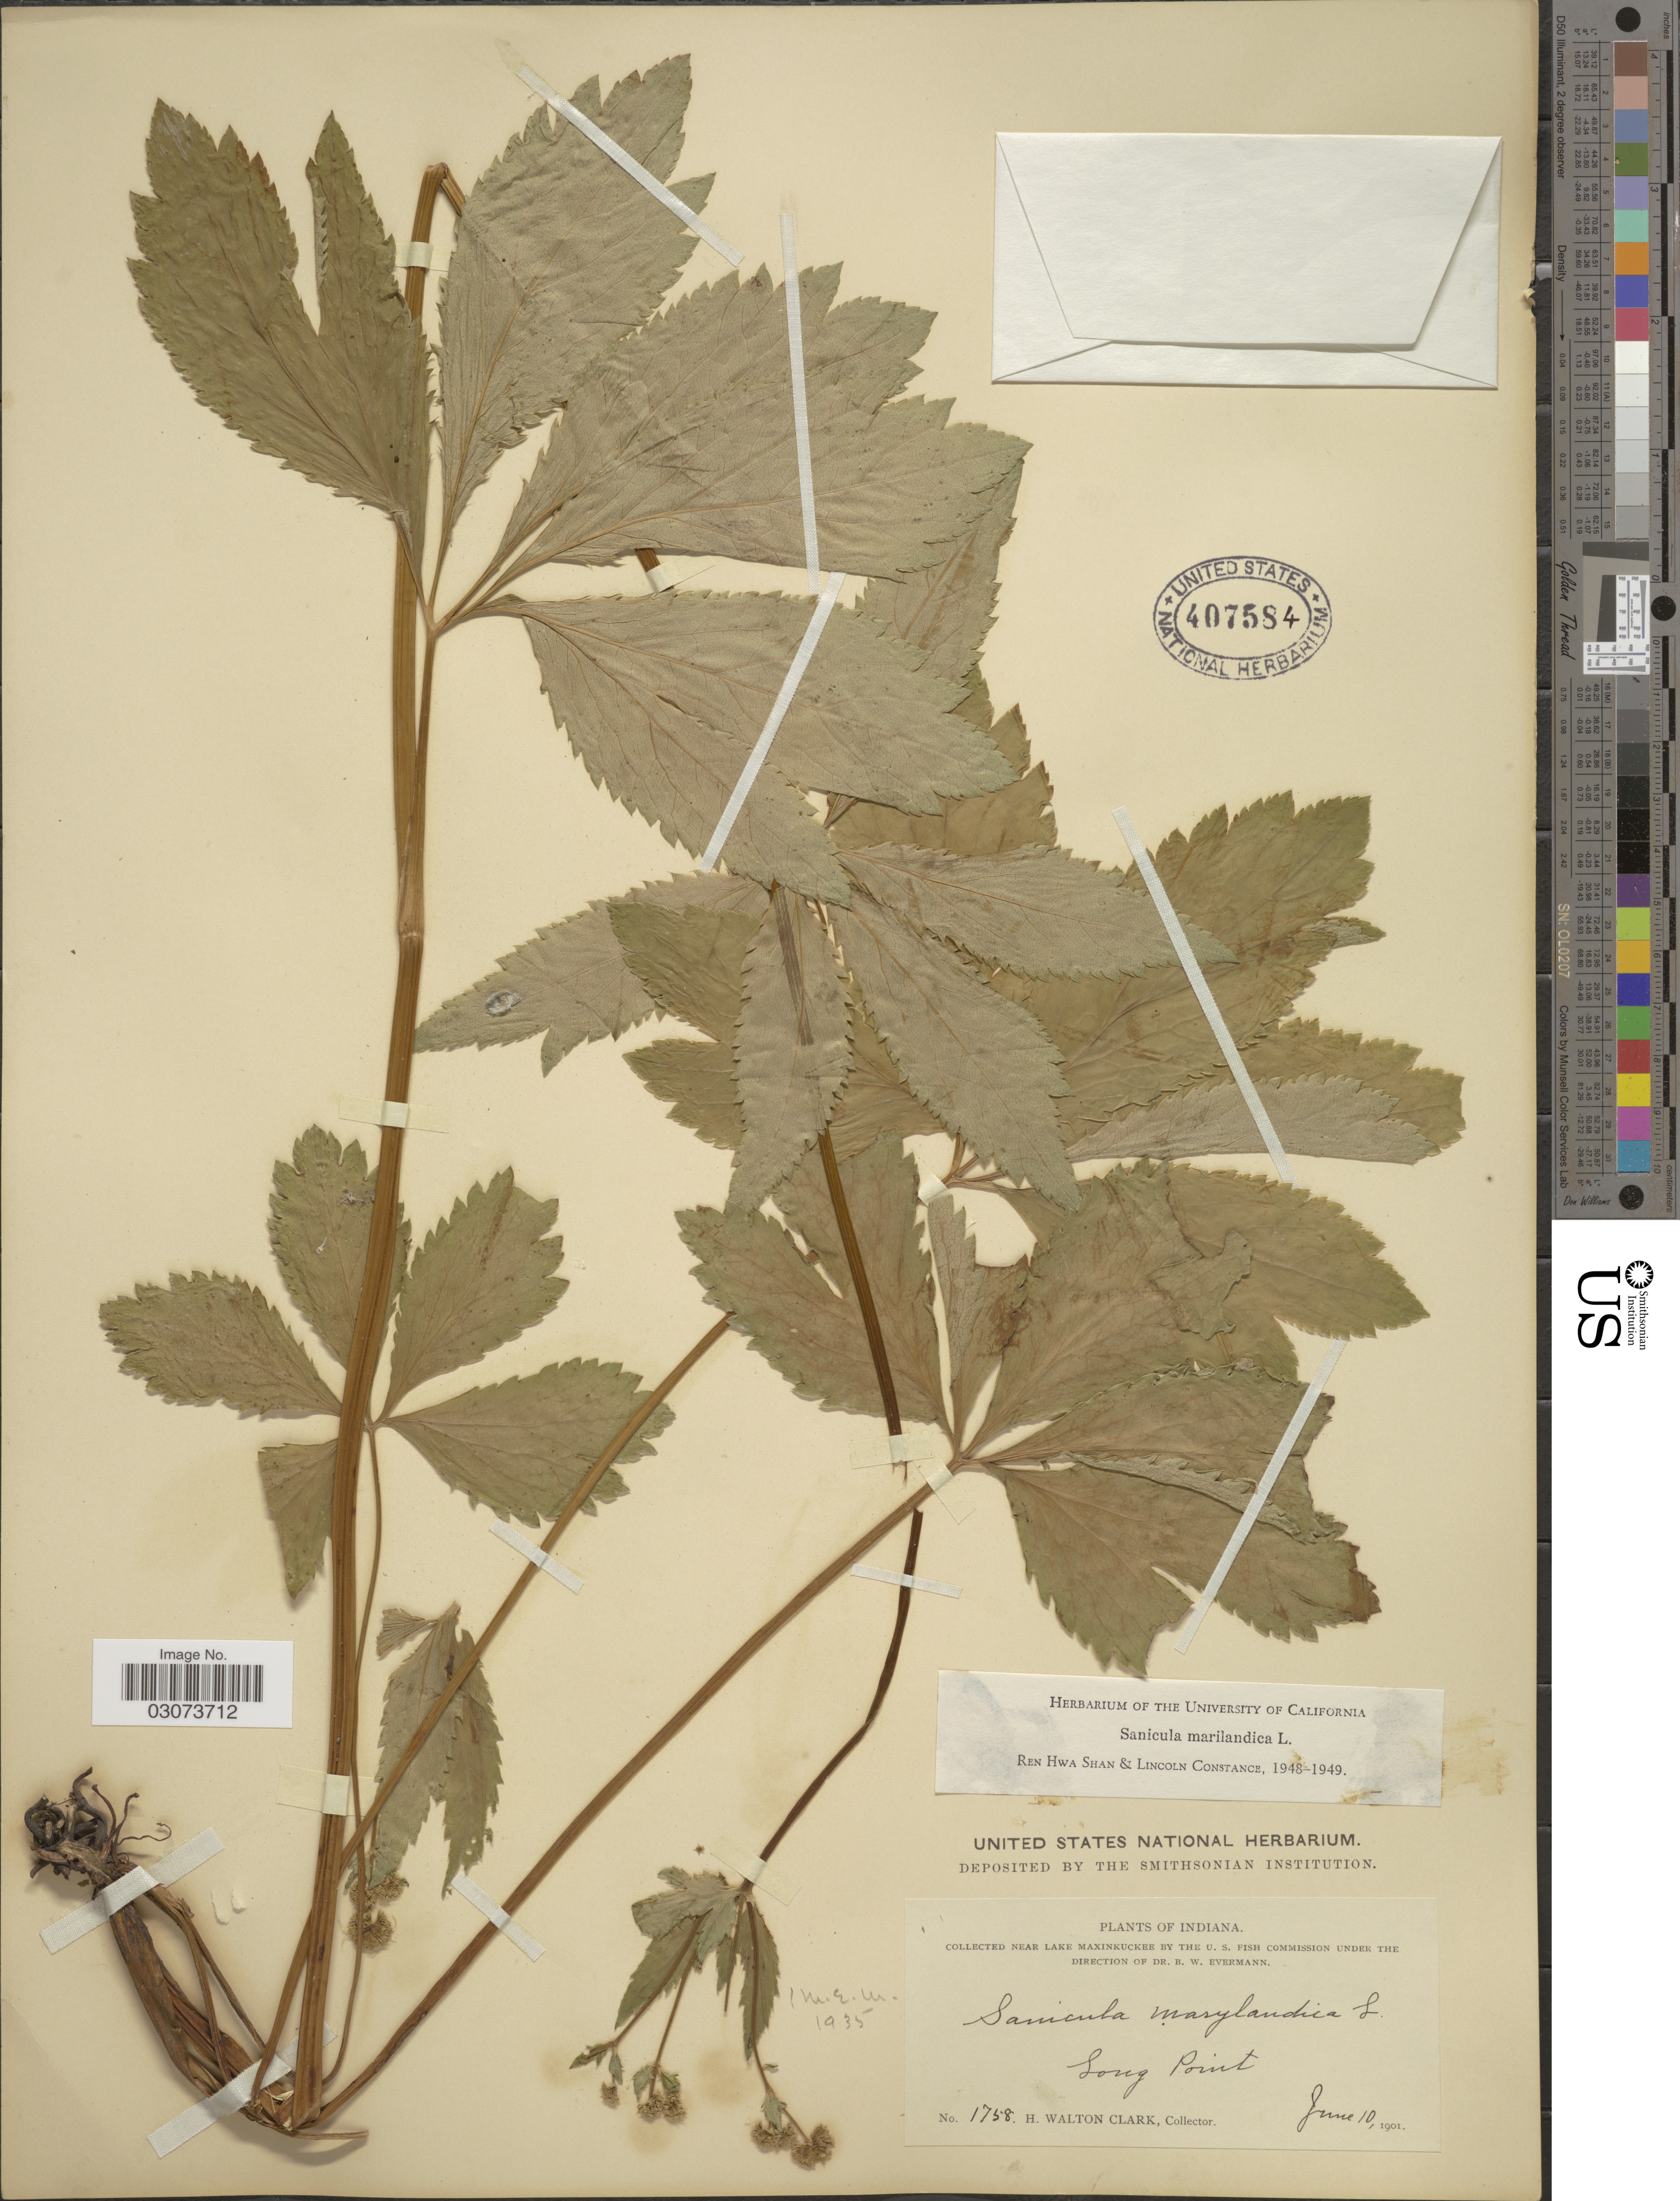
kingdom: Plantae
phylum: Tracheophyta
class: Magnoliopsida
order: Apiales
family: Apiaceae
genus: Sanicula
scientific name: Sanicula marilandica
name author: L.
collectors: H. W. Clark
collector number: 1758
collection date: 1901-06-10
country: United States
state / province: Indiana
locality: Near Lake Maxinkuckee. Long Point.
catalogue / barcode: US 407584